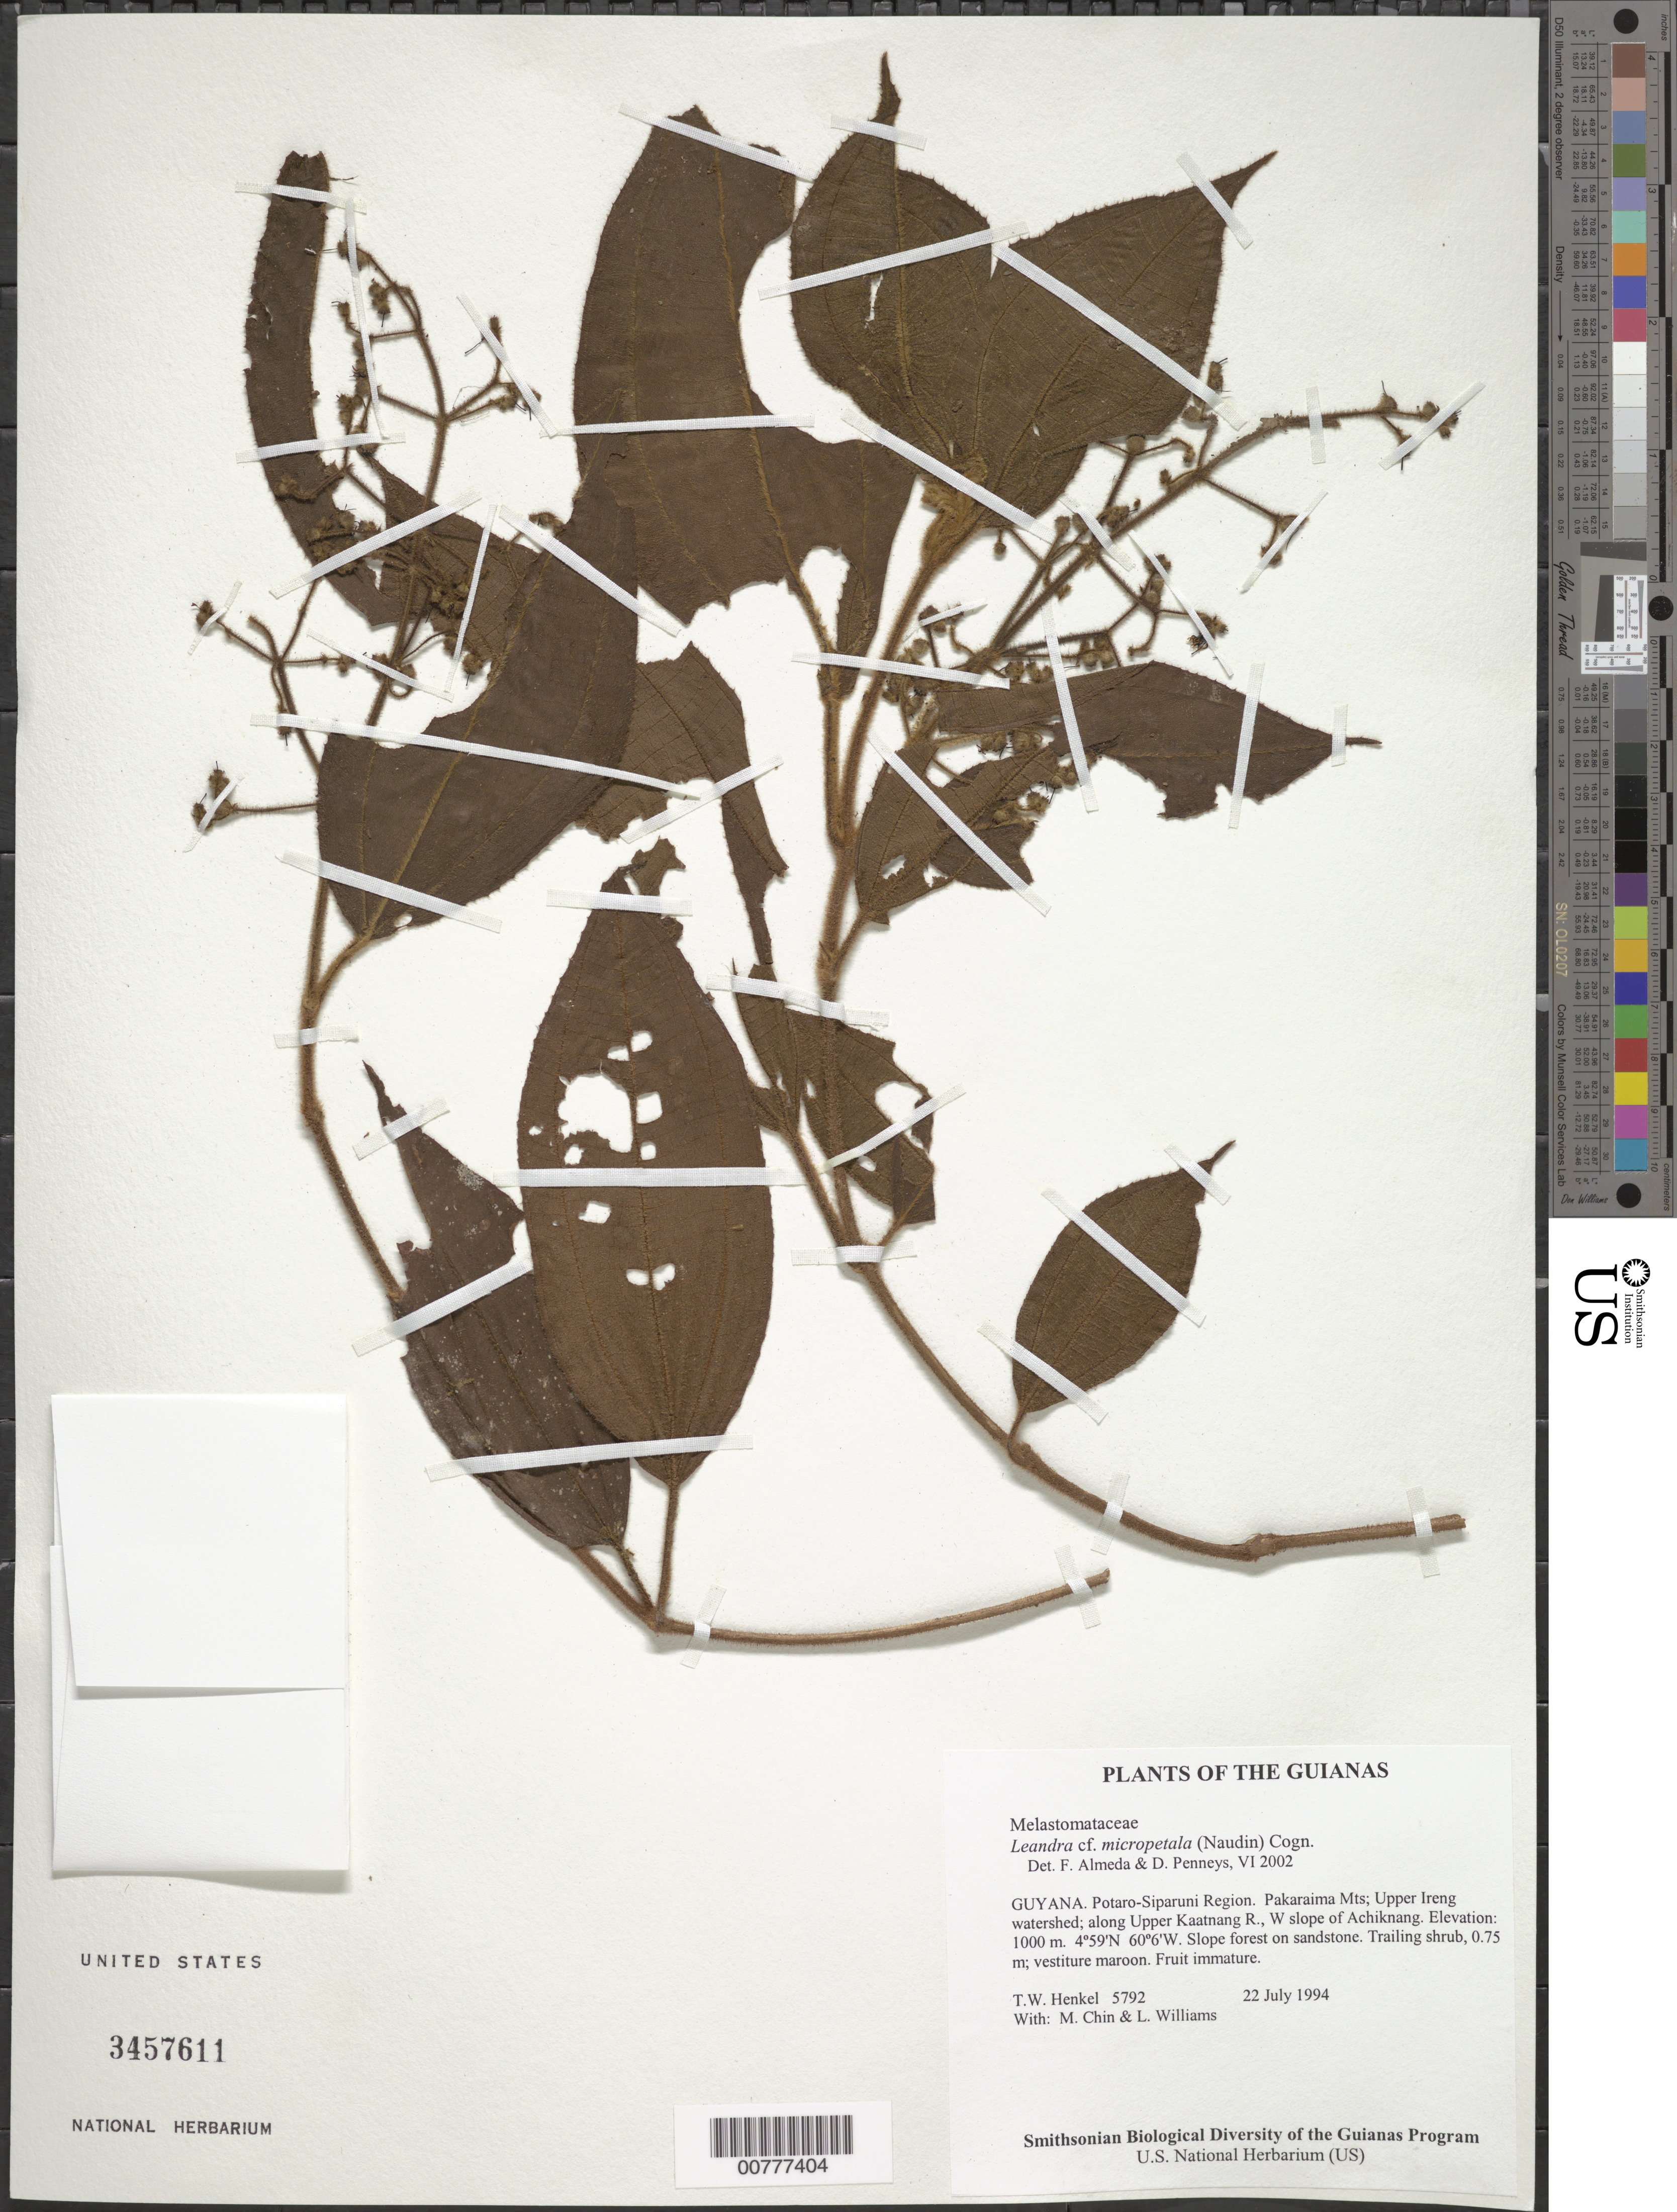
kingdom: Plantae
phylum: Tracheophyta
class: Magnoliopsida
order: Myrtales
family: Melastomataceae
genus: Leandra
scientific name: Leandra micropetala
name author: (Naudin) Cogn.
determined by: Almeda, F.; Penneys, D. S.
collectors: T. Henkel, M. Chin & L. Williams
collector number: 5792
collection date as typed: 22 July 1994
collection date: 1994-07-22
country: Guyana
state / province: Potaro-Siparuni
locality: Pakaraima Mts; Upper Ireng watershed; along Upper Kaatnang R., W slope of Achiknang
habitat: Slope forest on sandstone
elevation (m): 1000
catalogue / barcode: US 3457611